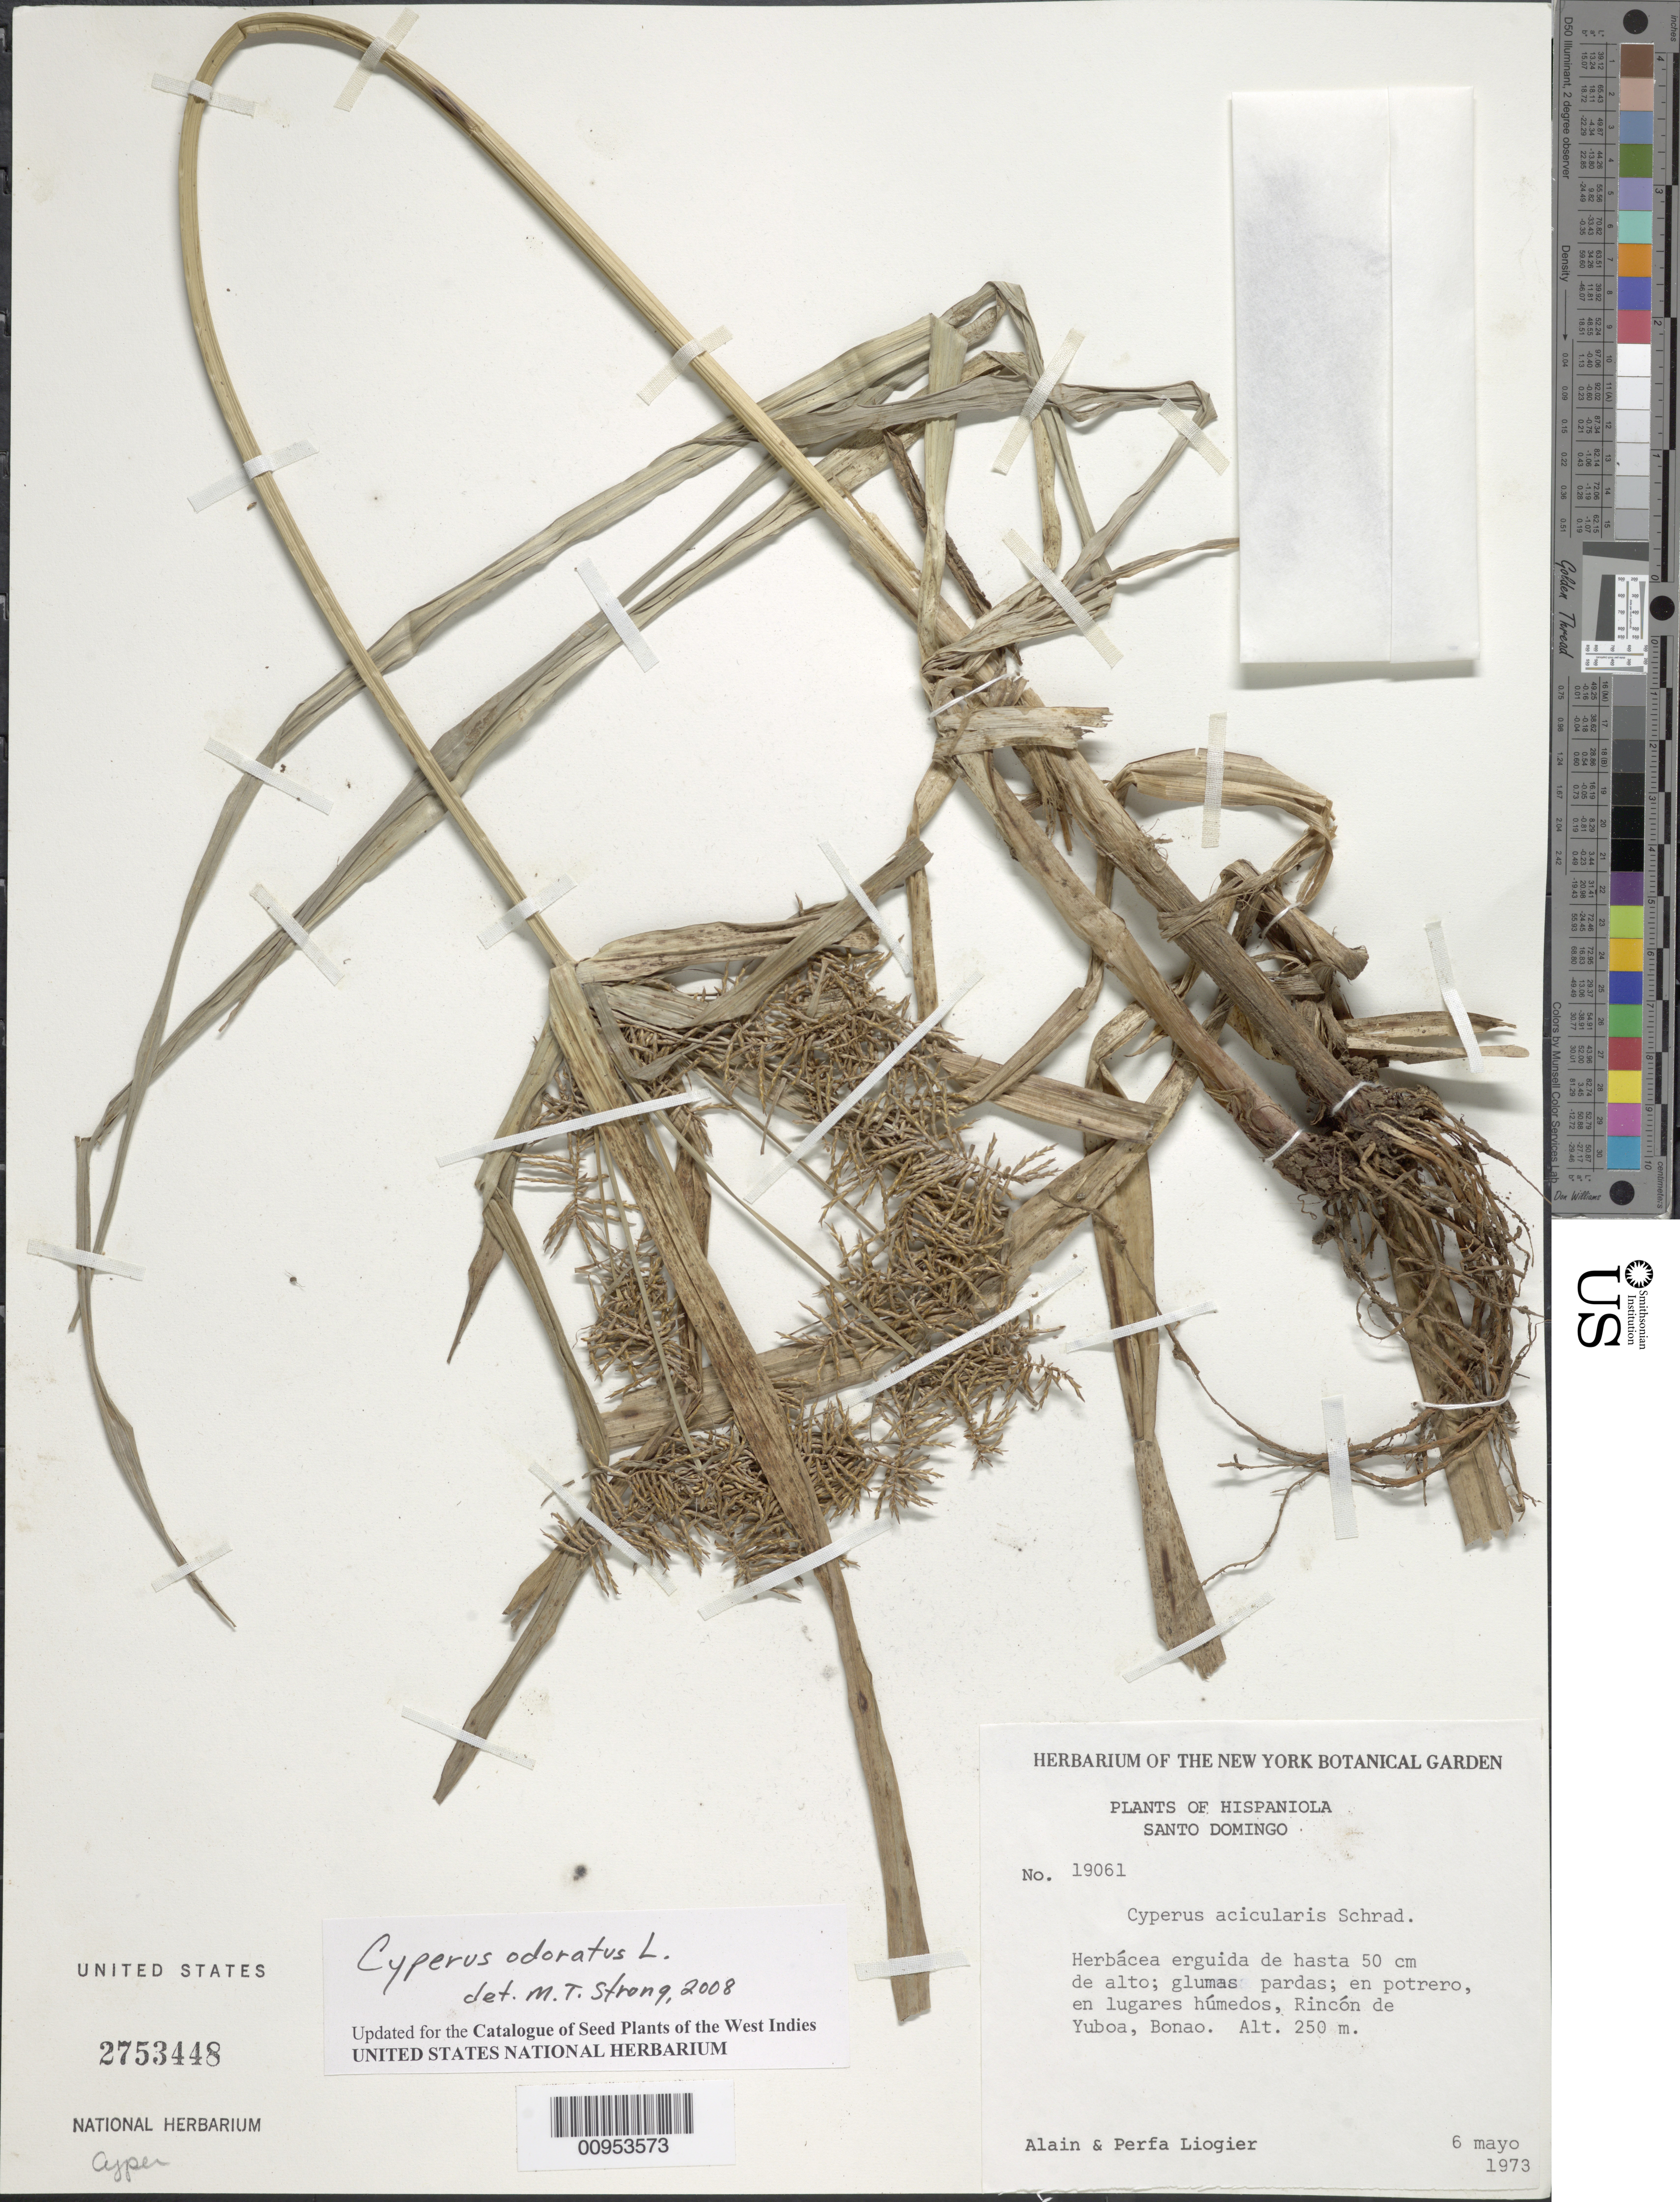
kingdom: Plantae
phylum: Tracheophyta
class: Liliopsida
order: Poales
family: Cyperaceae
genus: Cyperus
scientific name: Cyperus odoratus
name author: L.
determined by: Strong, M. T., (US), Smithsonian Institution - National Museum of Natural History (UNITED STATES)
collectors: A. H. Liogier & M. P. Liogier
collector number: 19061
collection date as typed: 06 May 1973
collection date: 1973-05-06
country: Dominican Republic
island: Hispaniola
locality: Rincón de Yuboa, Bonao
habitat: En potrero, en lugares húmedos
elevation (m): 250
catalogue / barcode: US 2753448